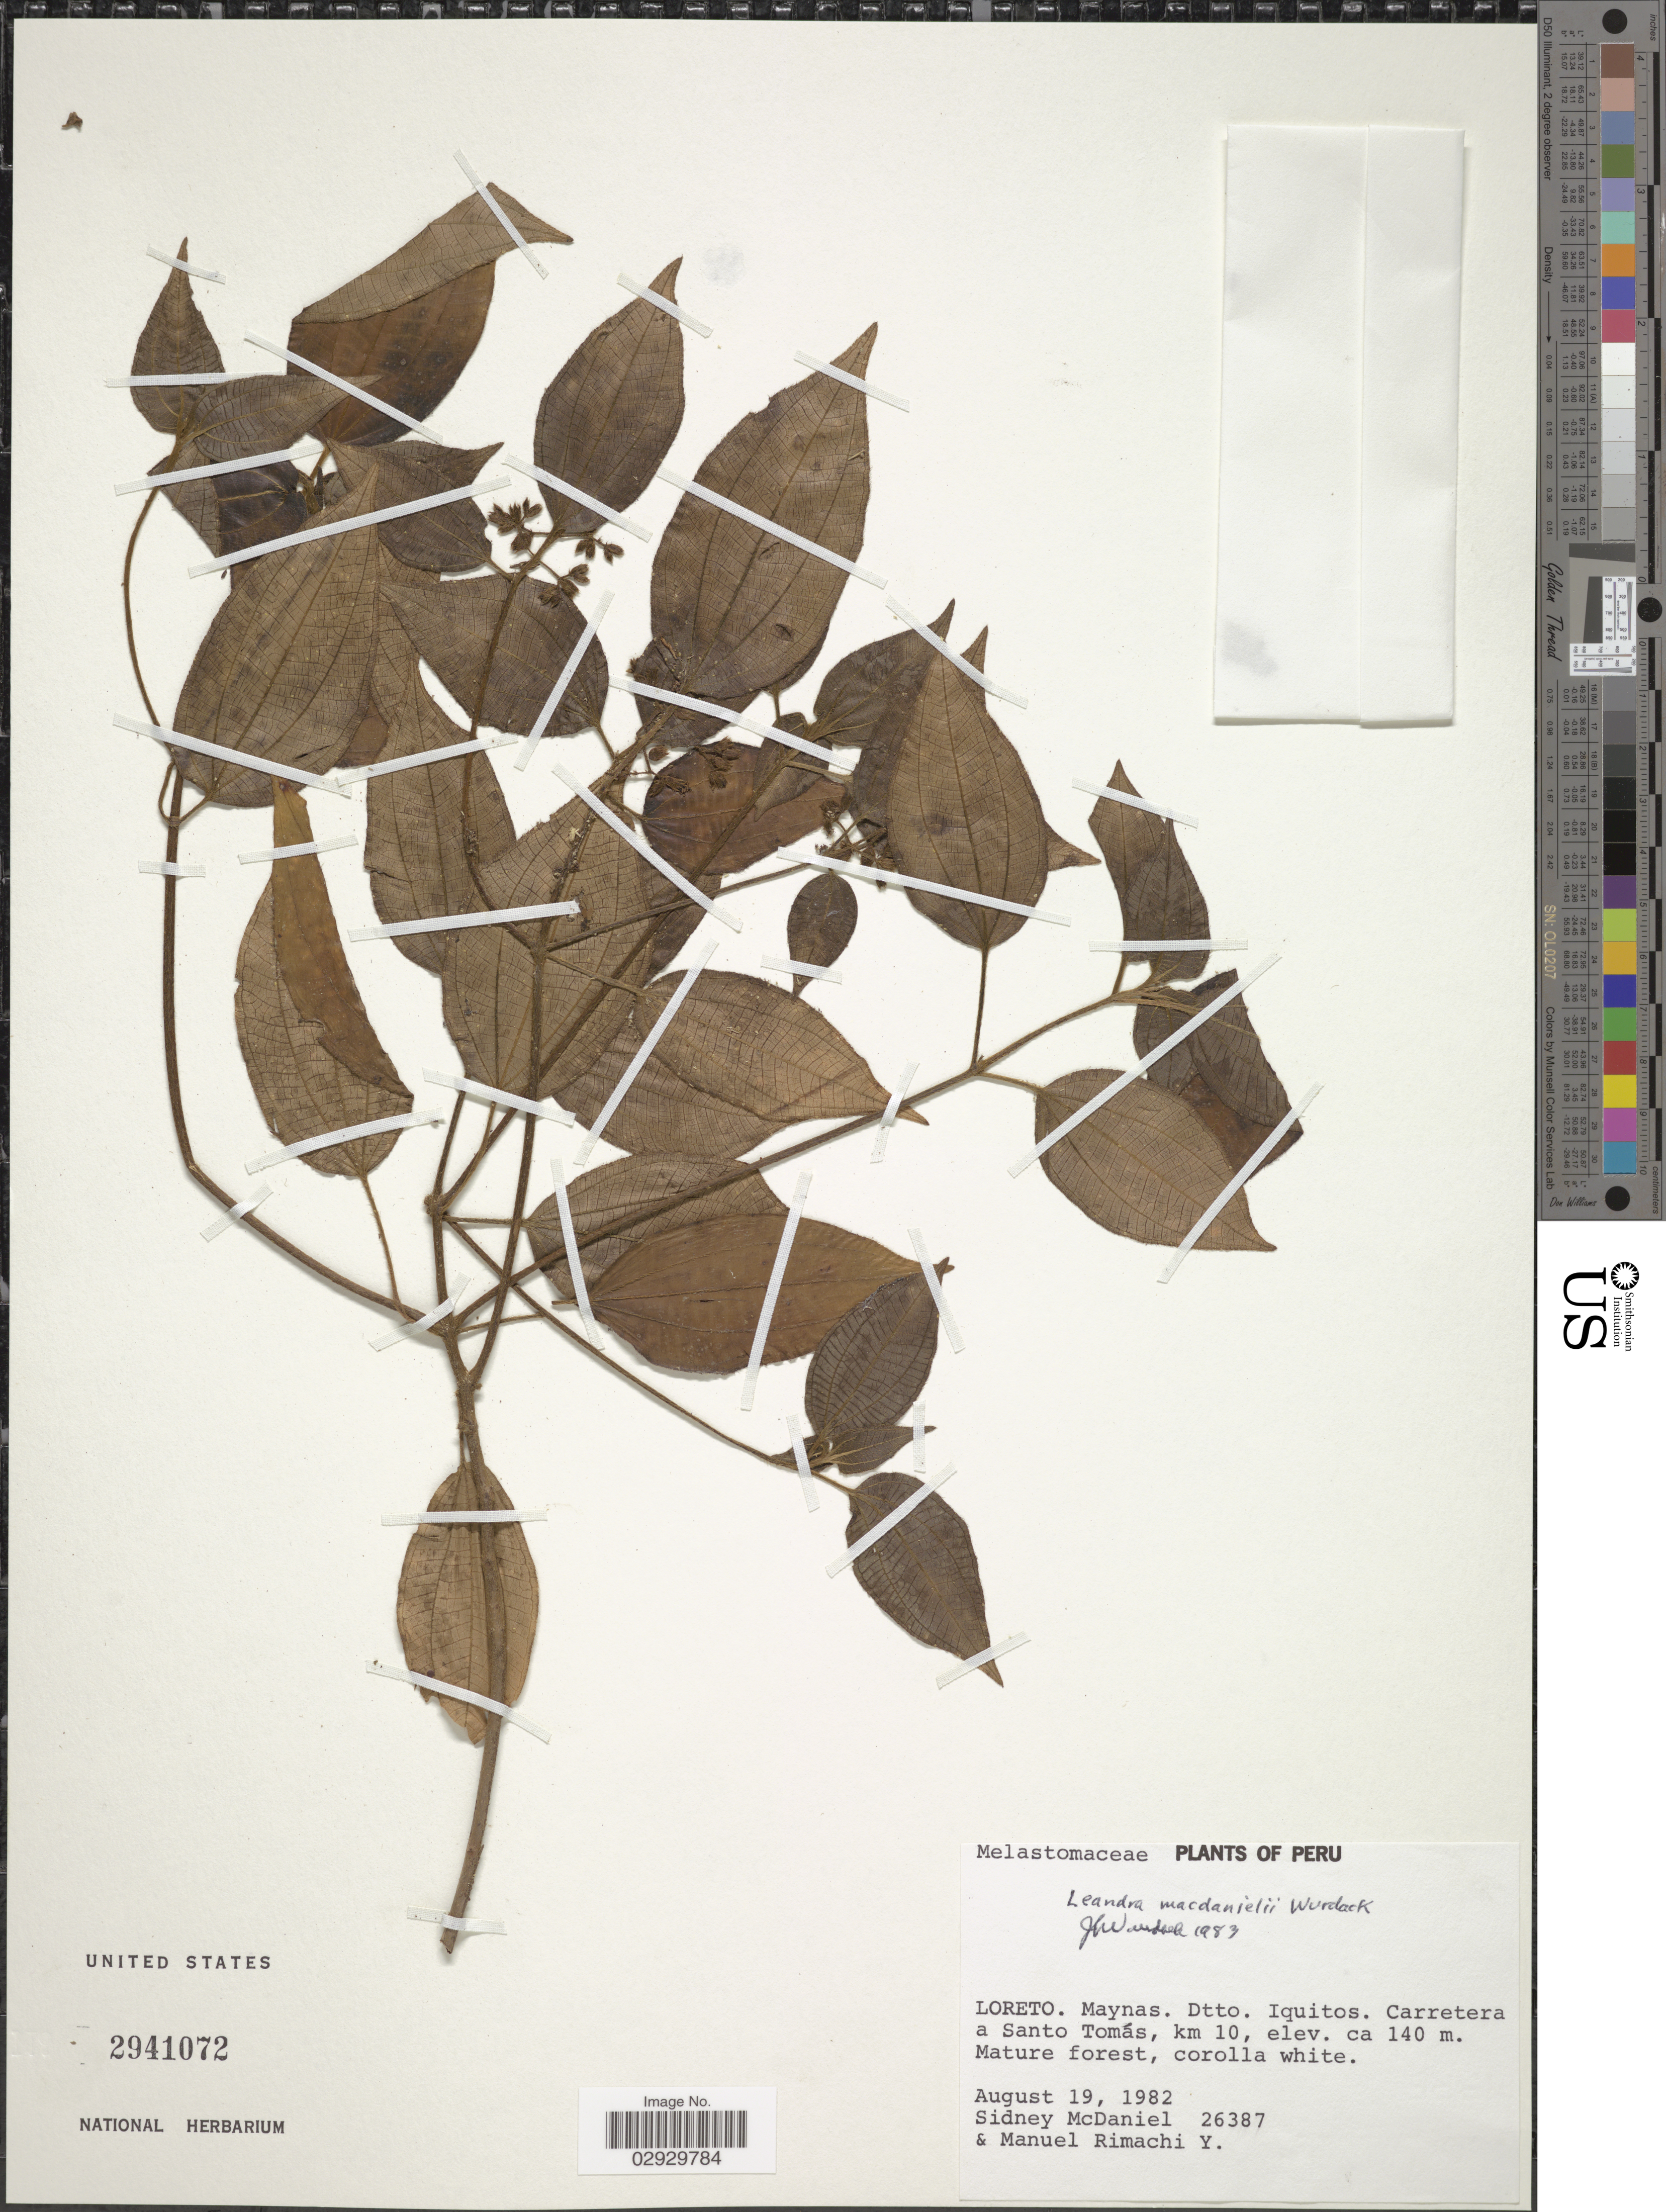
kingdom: Plantae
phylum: Tracheophyta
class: Magnoliopsida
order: Myrtales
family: Melastomataceae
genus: Leandra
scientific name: Leandra macdanielii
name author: Wurdack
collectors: S. McDaniel & M. Rimachi Y.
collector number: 26387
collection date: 1982-08-19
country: Peru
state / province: Loreto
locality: Maynas. Dtto. Iquitos. Carretera a Santo Tomás, km 10.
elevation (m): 140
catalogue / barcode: US 2941072